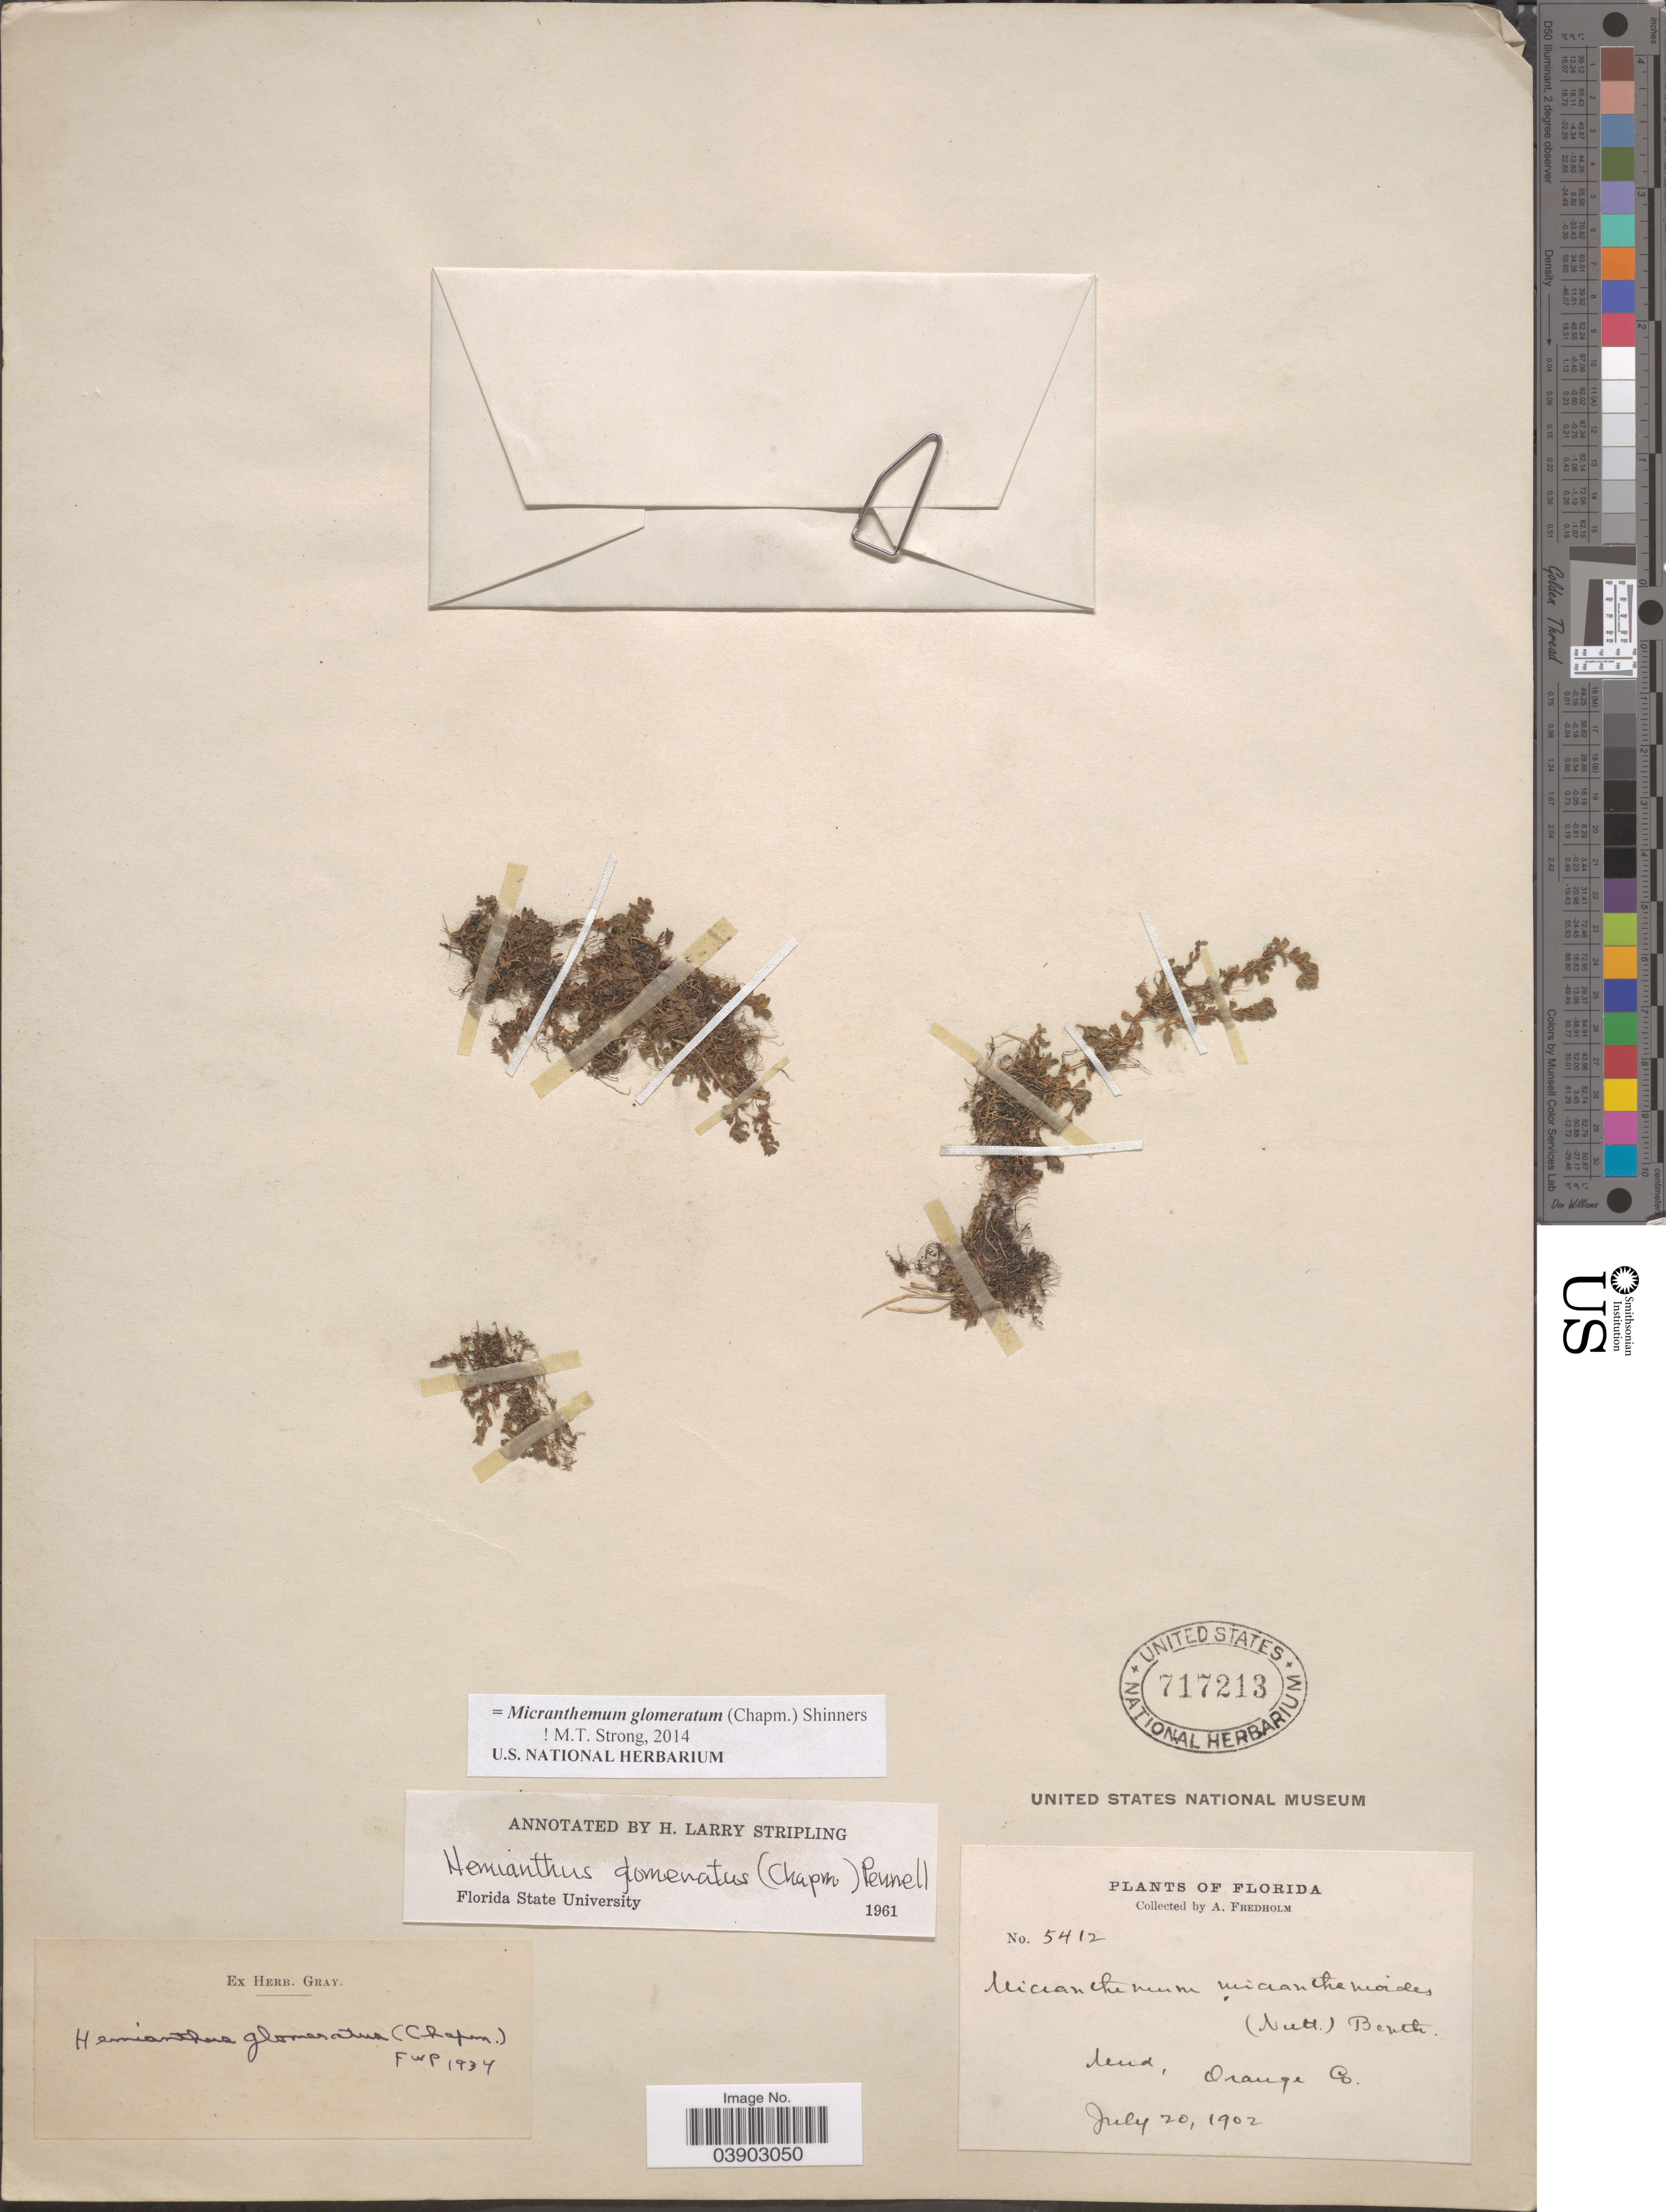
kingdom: Plantae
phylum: Tracheophyta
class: Magnoliopsida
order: Lamiales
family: Linderniaceae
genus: Micranthemum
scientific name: Micranthemum glomeratum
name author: (Chapm.) Shinners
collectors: A. Fredholm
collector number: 5412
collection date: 1902-07-20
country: United States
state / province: Florida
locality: Orange Co.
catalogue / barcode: US 717213